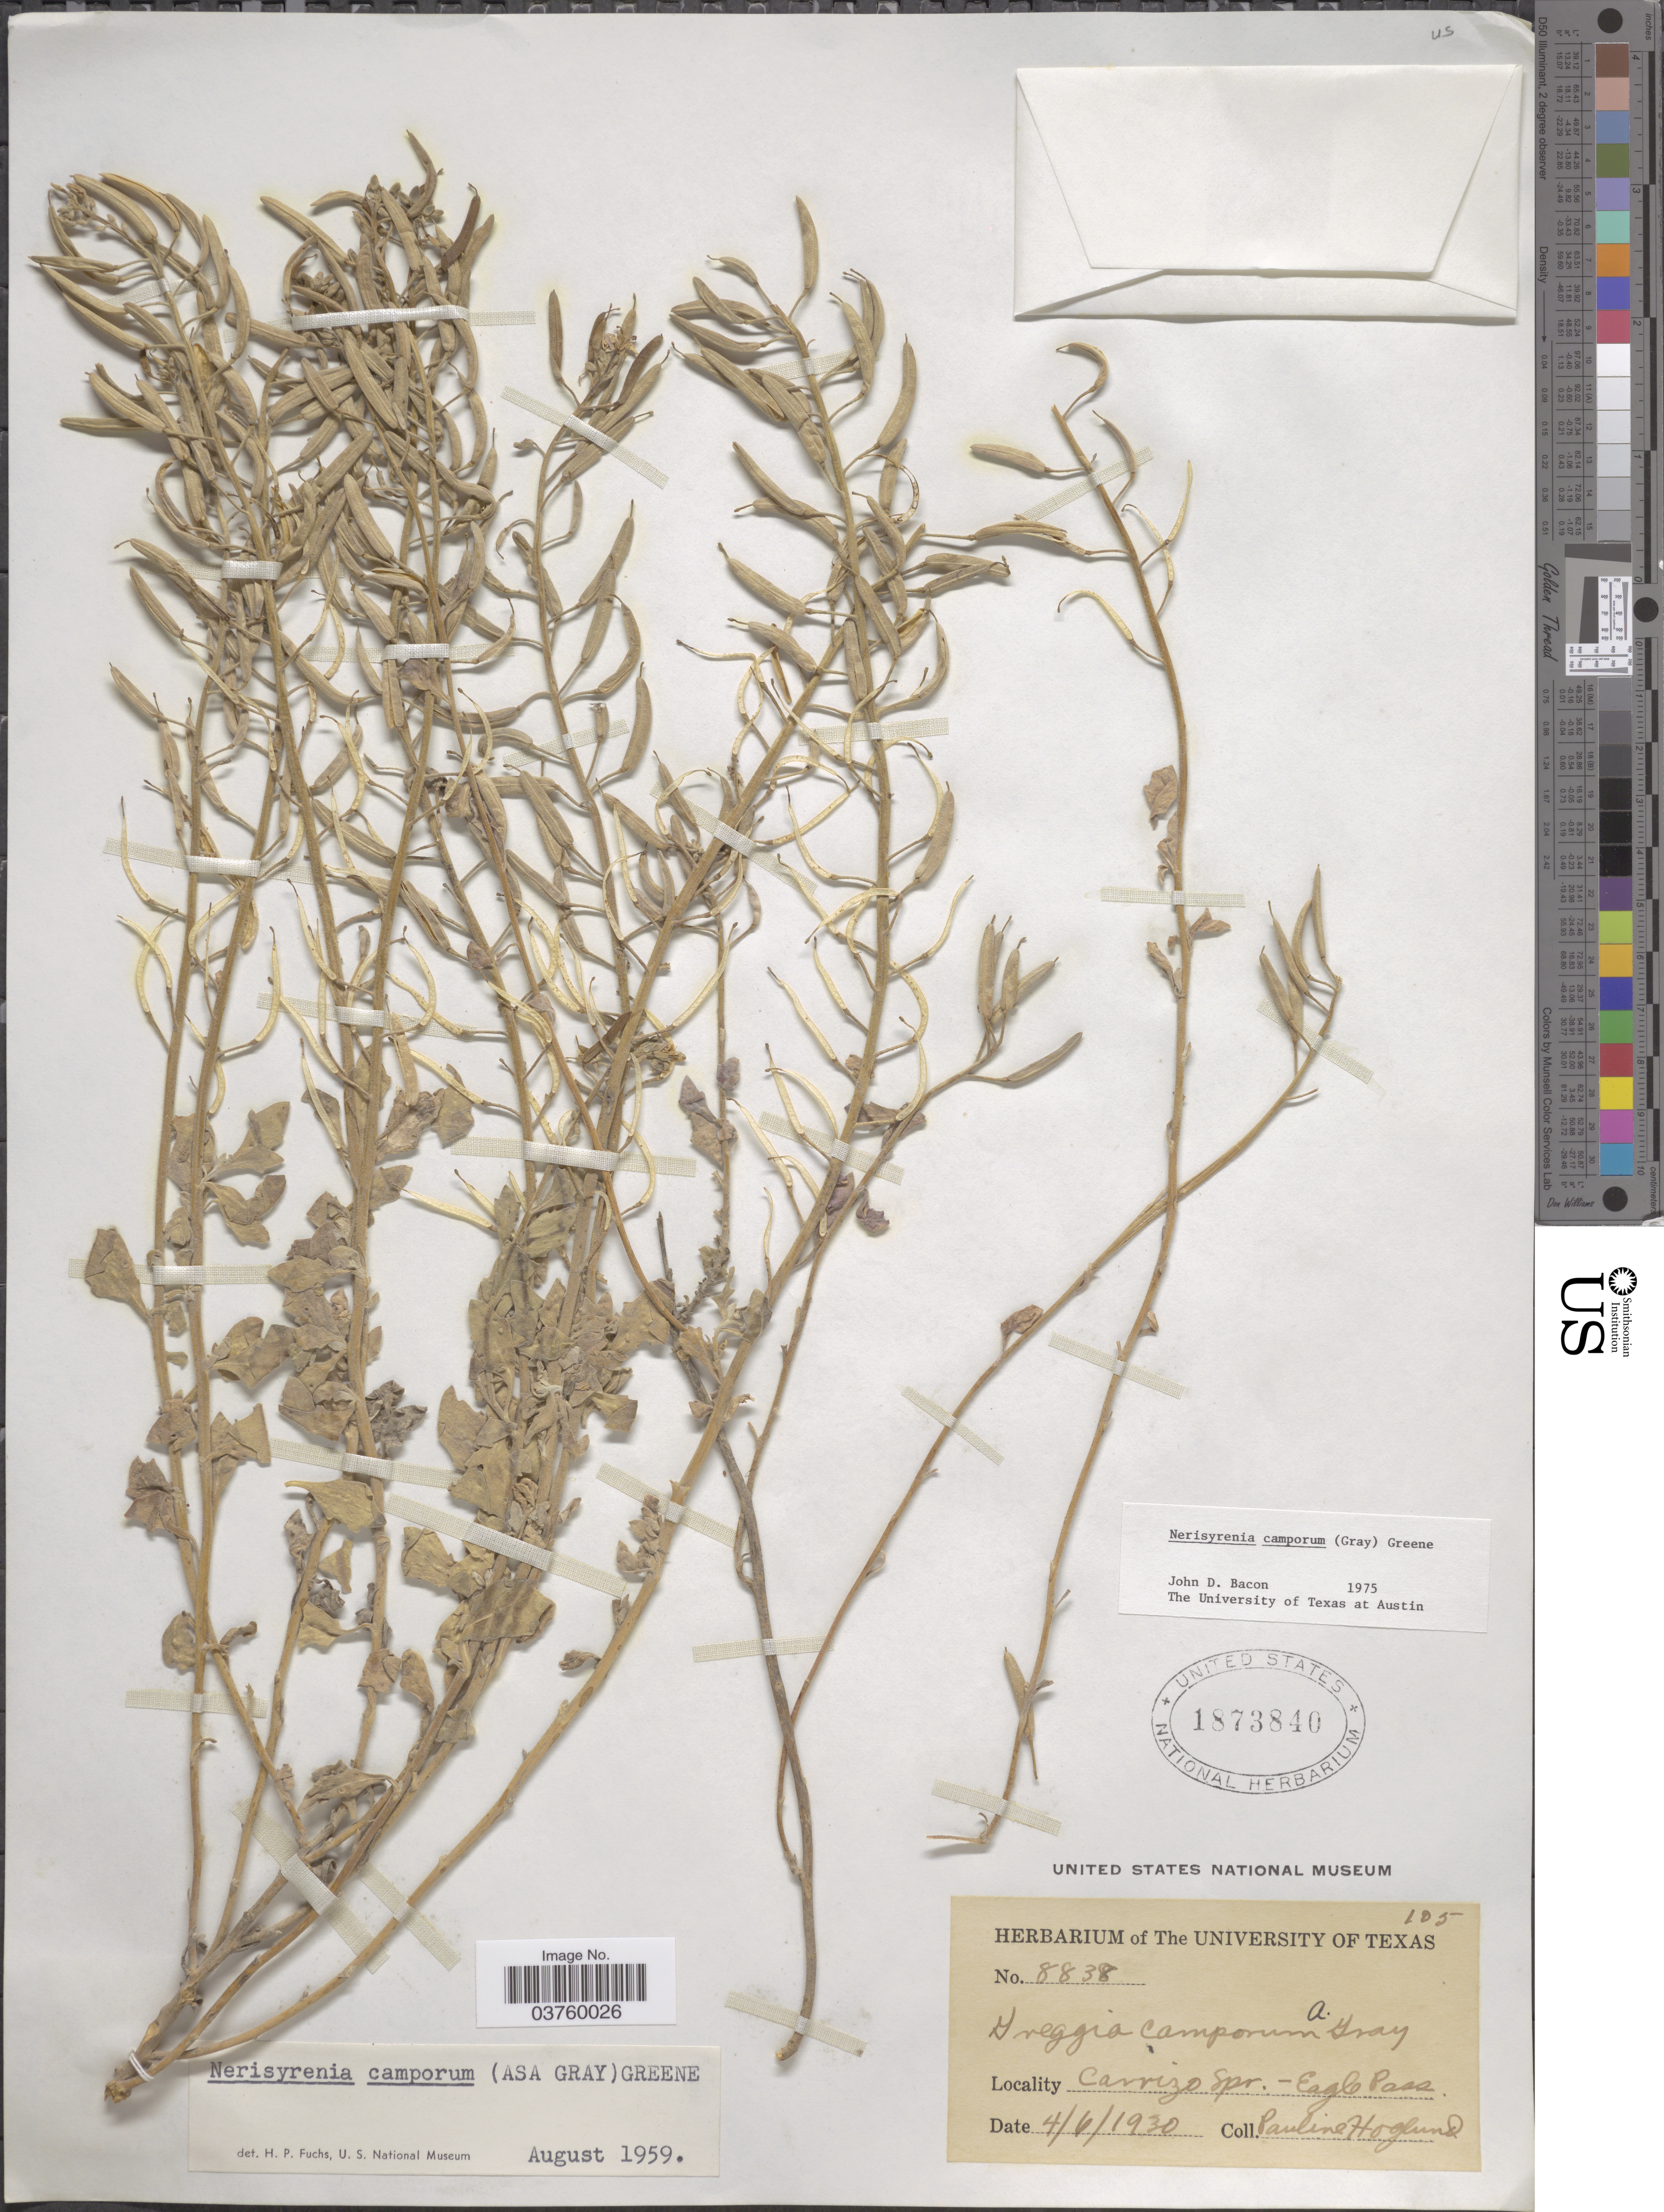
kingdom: Plantae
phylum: Tracheophyta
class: Magnoliopsida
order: Brassicales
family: Brassicaceae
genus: Nerisyrenia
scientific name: Nerisyrenia camporum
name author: (A. Gray) Greene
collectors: P. Hoglund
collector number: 8838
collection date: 1930-04-06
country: United States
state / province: Texas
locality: Carrizo Spr.-Eagle Pass.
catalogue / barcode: US 1873840